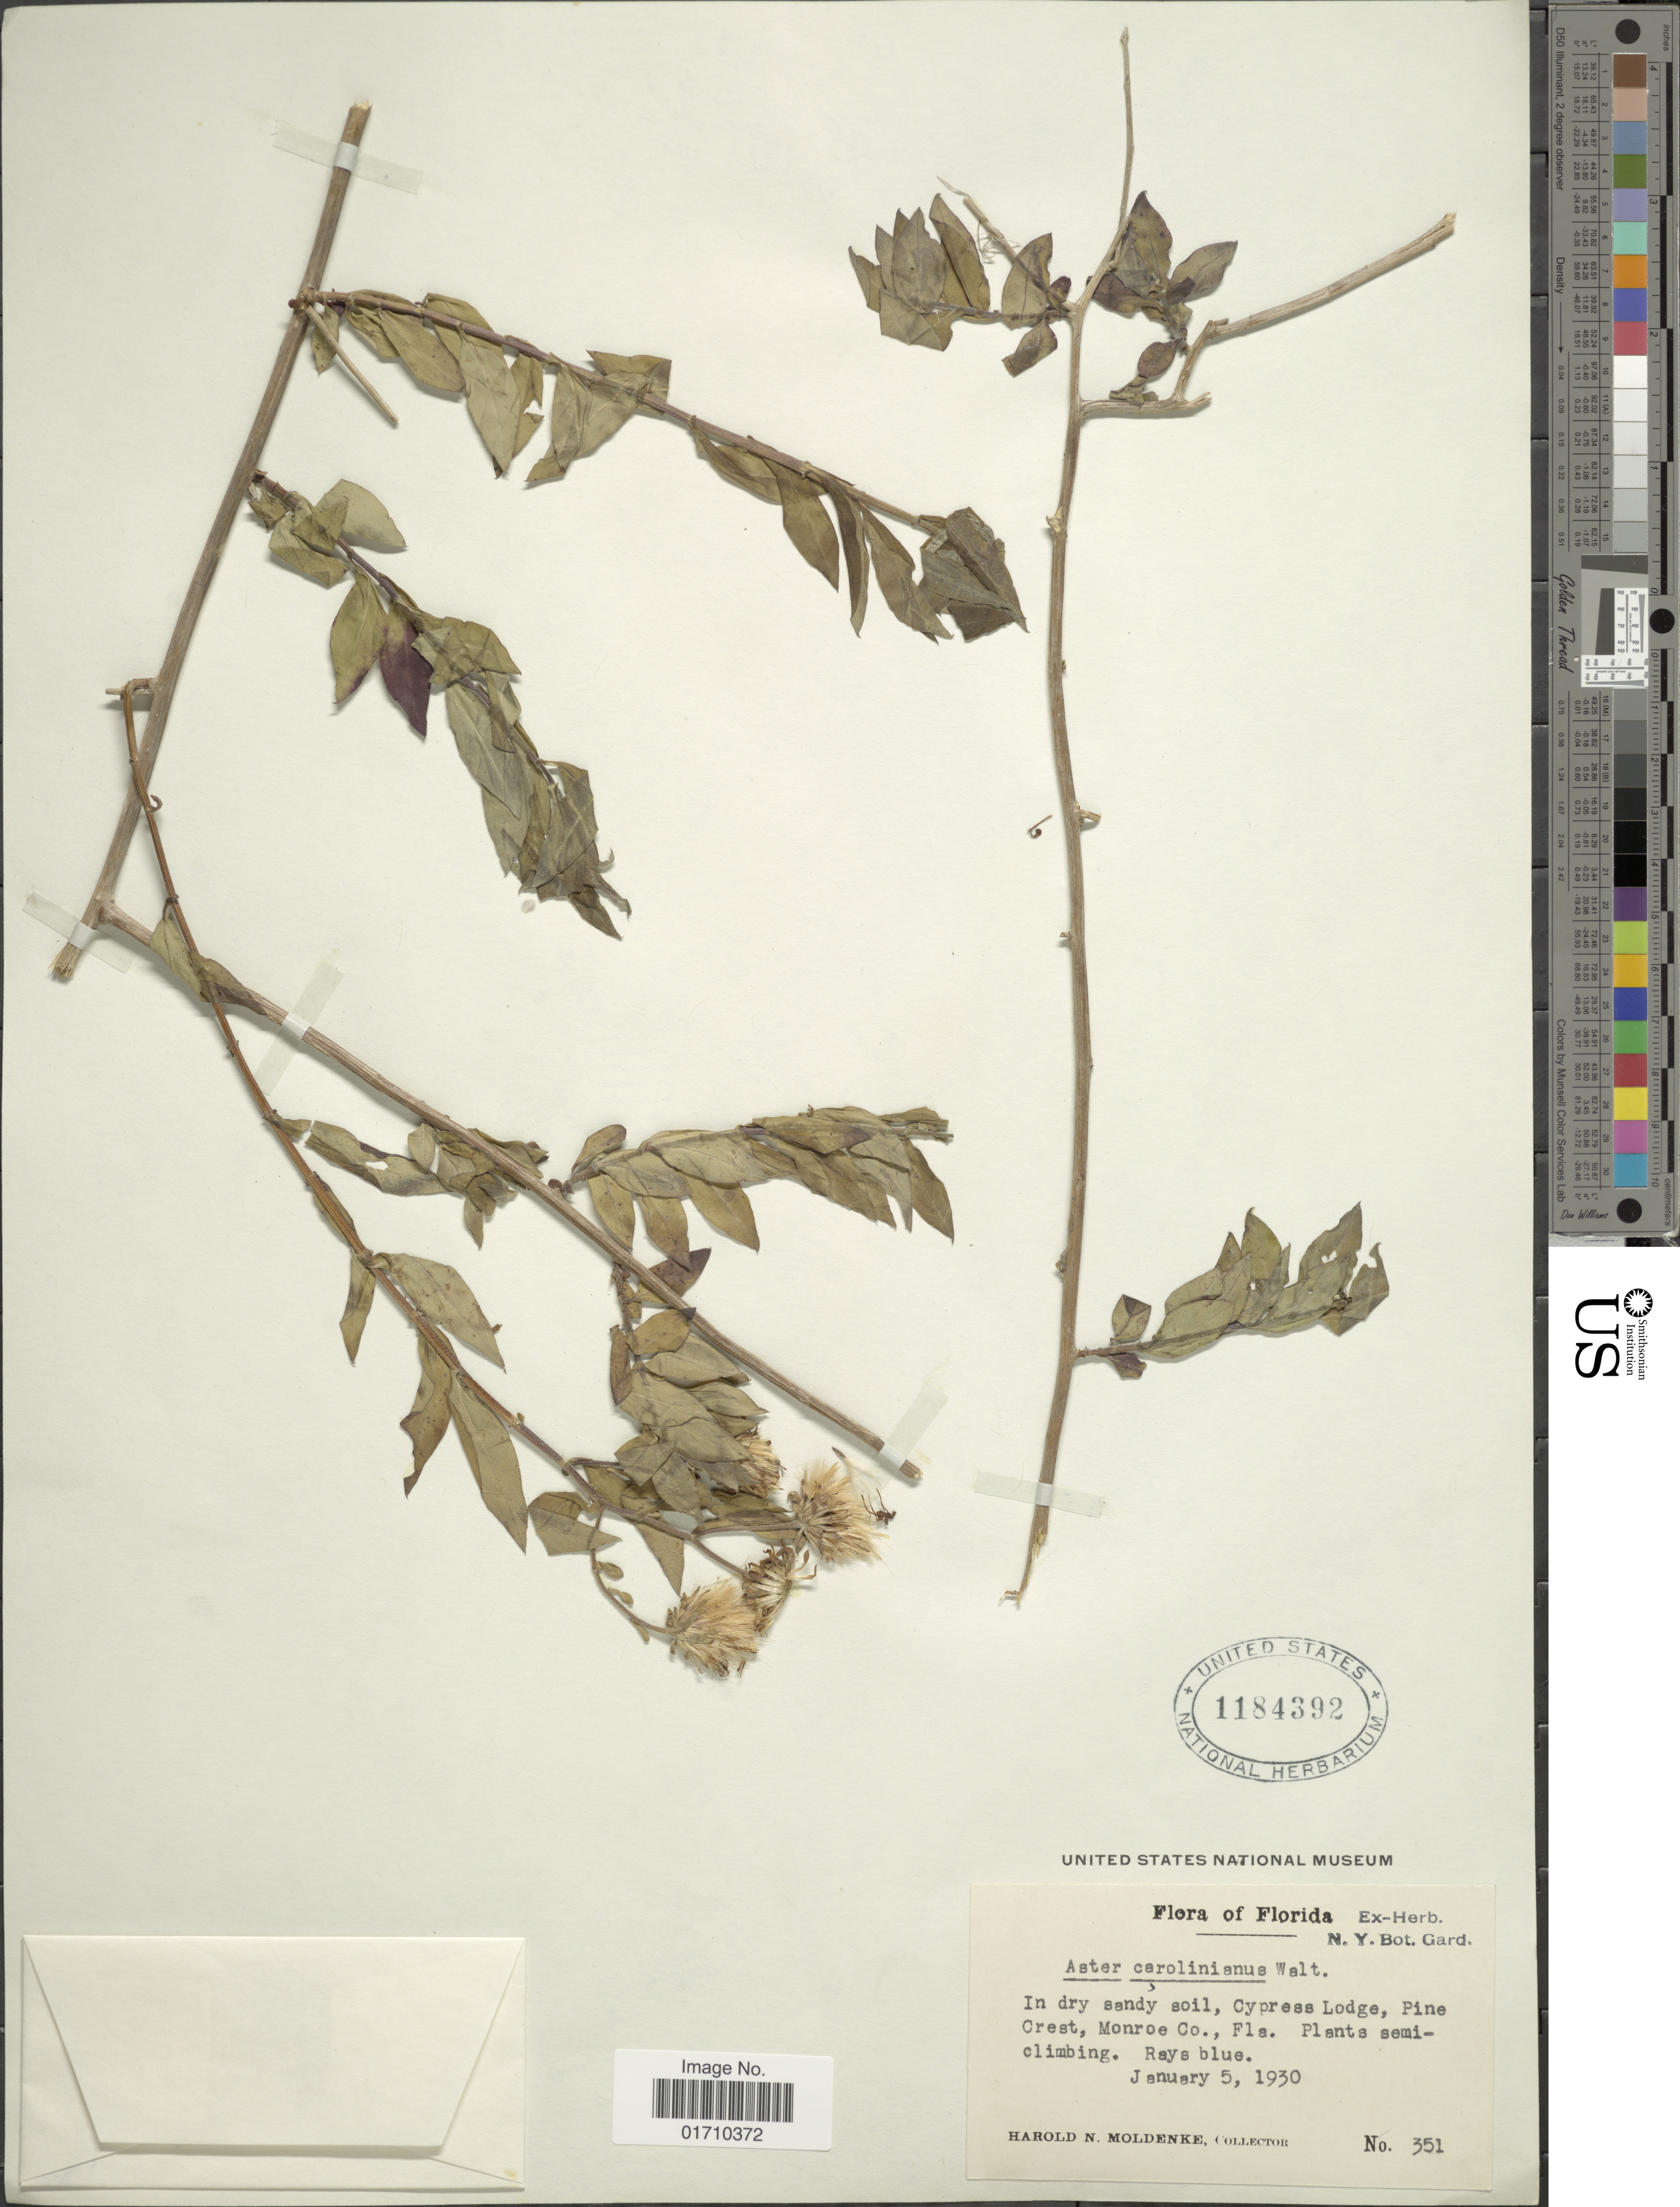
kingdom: Plantae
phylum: Tracheophyta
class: Magnoliopsida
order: Asterales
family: Asteraceae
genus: Ampelaster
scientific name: Ampelaster carolinianus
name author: (Walter) G.L. Nesom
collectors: H. N. Moldenke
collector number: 351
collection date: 1930-01-05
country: United States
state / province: Florida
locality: In dry sandy soil, Cypress Lodge, Pine Crest, Monroe Co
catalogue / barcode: US 1184392